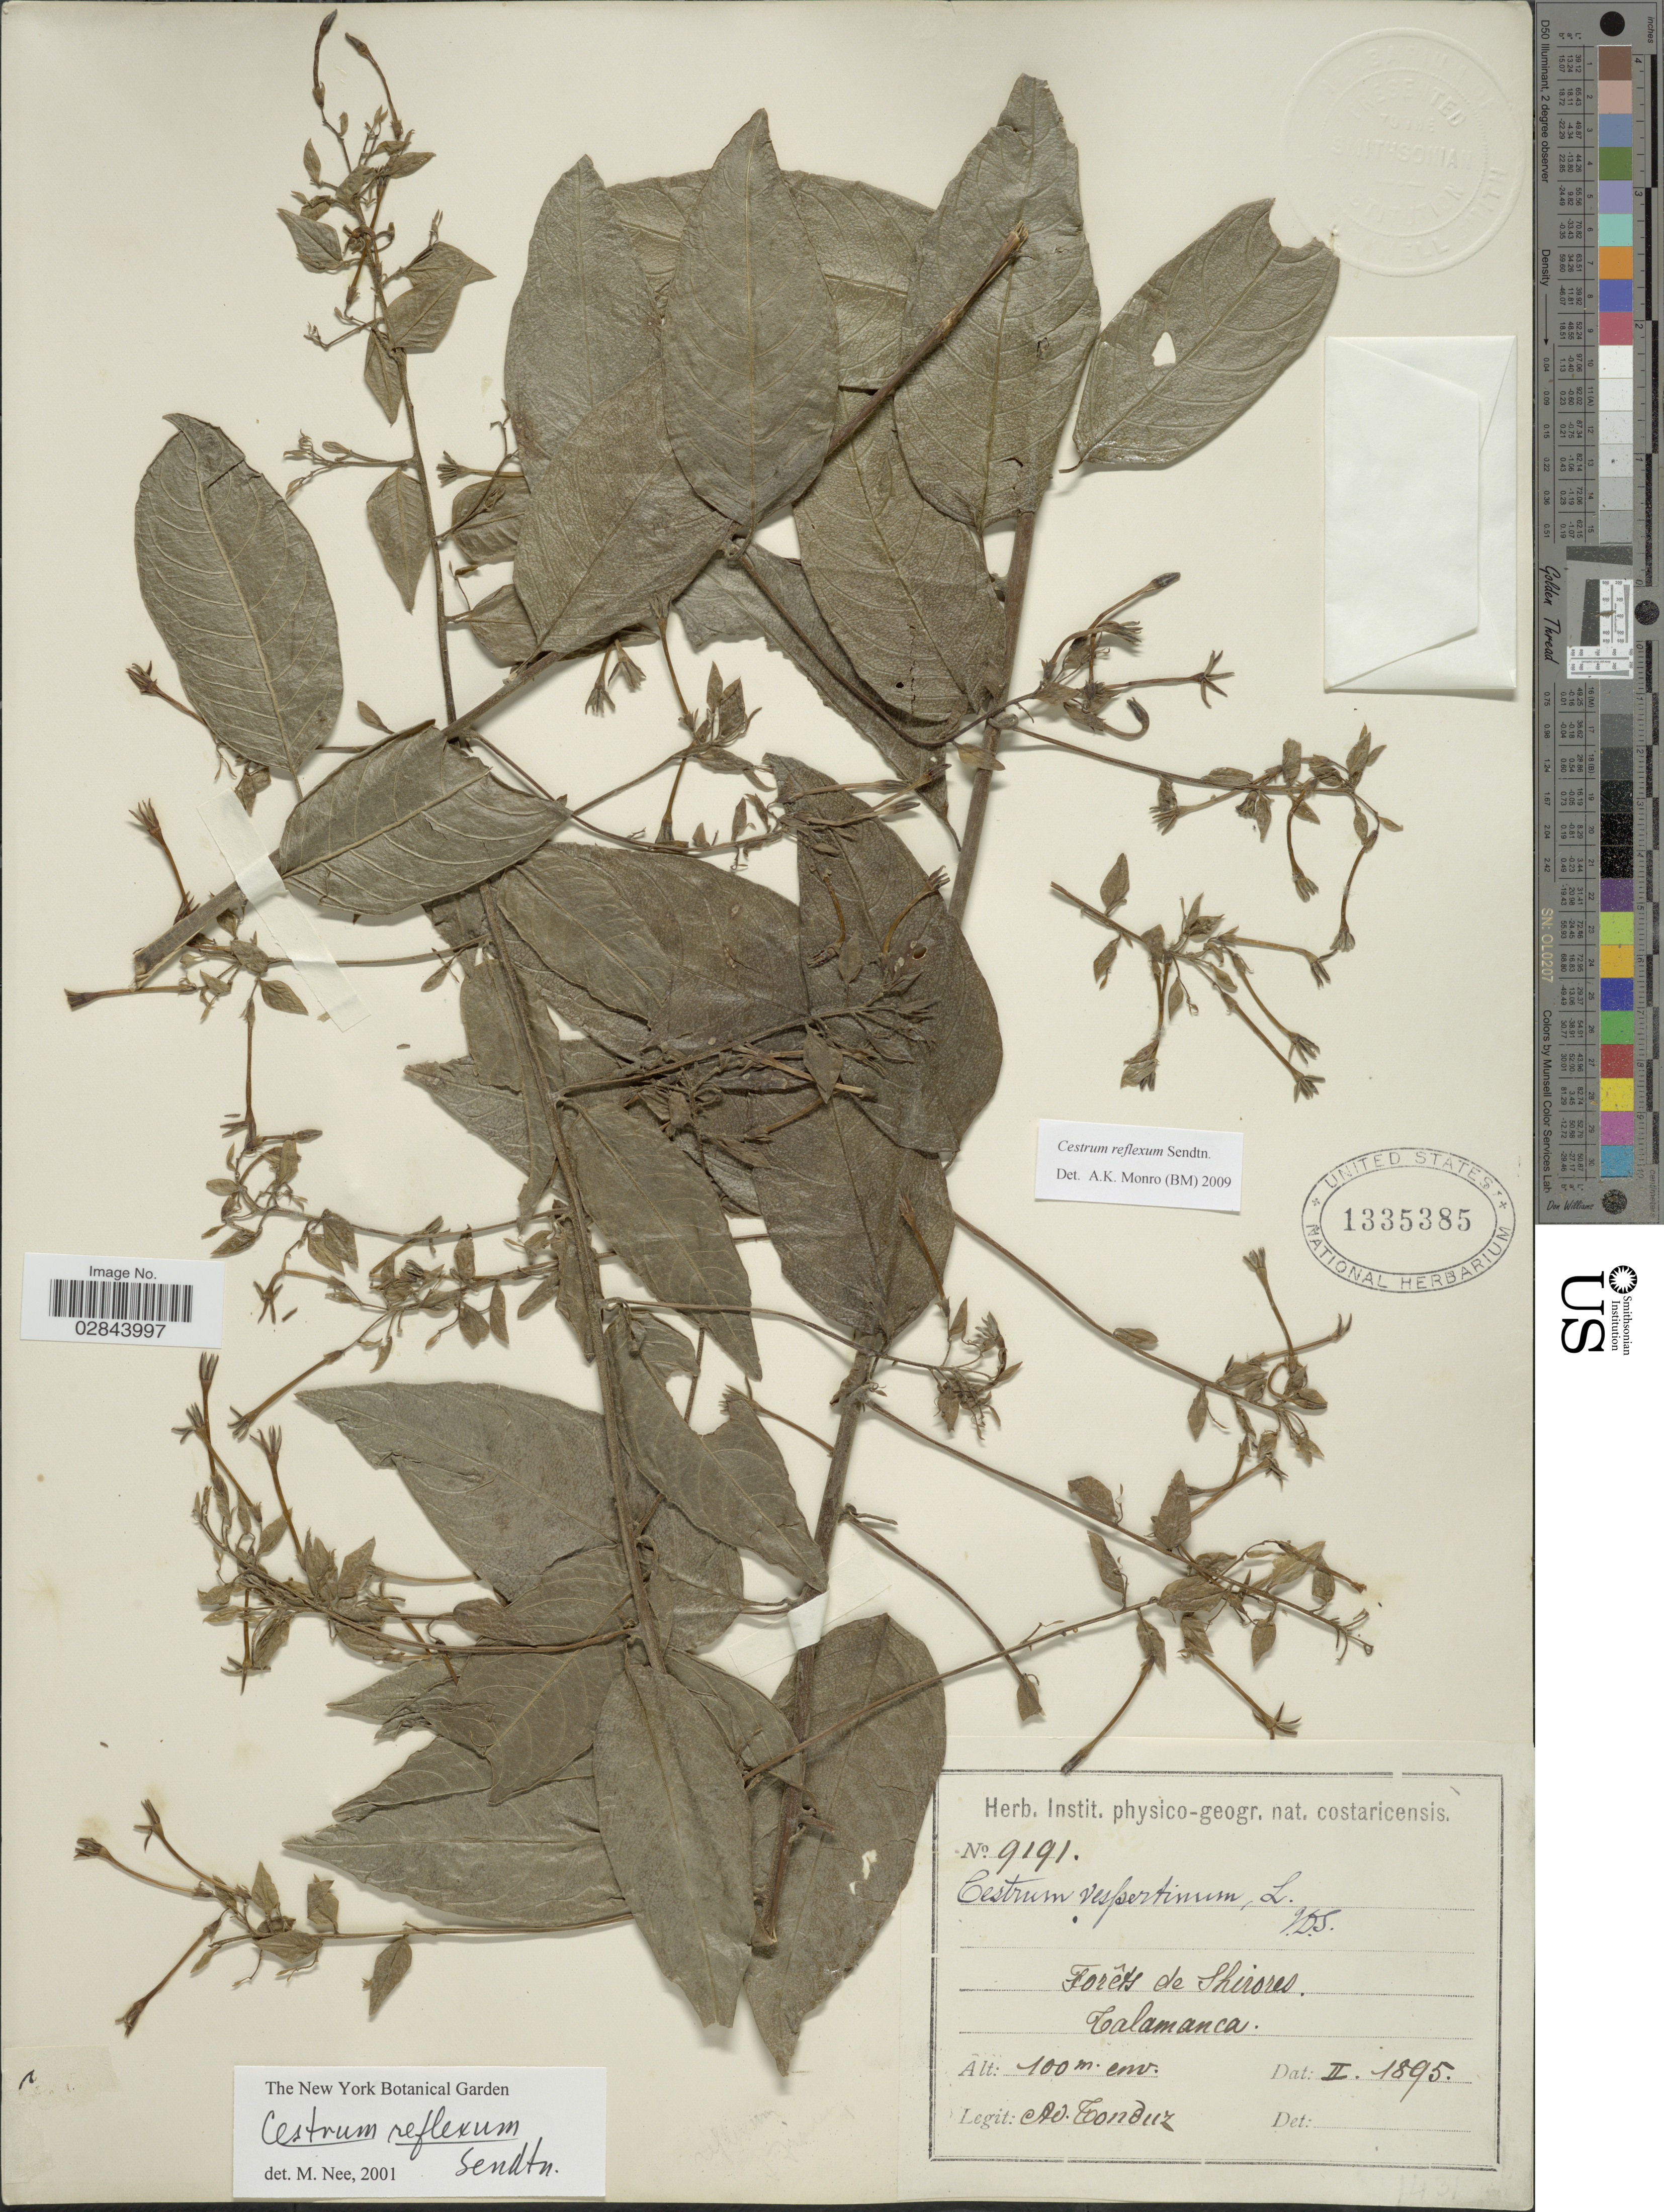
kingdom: Plantae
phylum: Tracheophyta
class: Magnoliopsida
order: Solanales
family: Solanaceae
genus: Cestrum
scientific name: Cestrum reflexum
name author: Sendtn.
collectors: A. Tonduz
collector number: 9191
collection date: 1895-02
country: Costa Rica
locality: Forêts de Shirores. Talamanca.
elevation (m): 100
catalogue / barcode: US 1335385